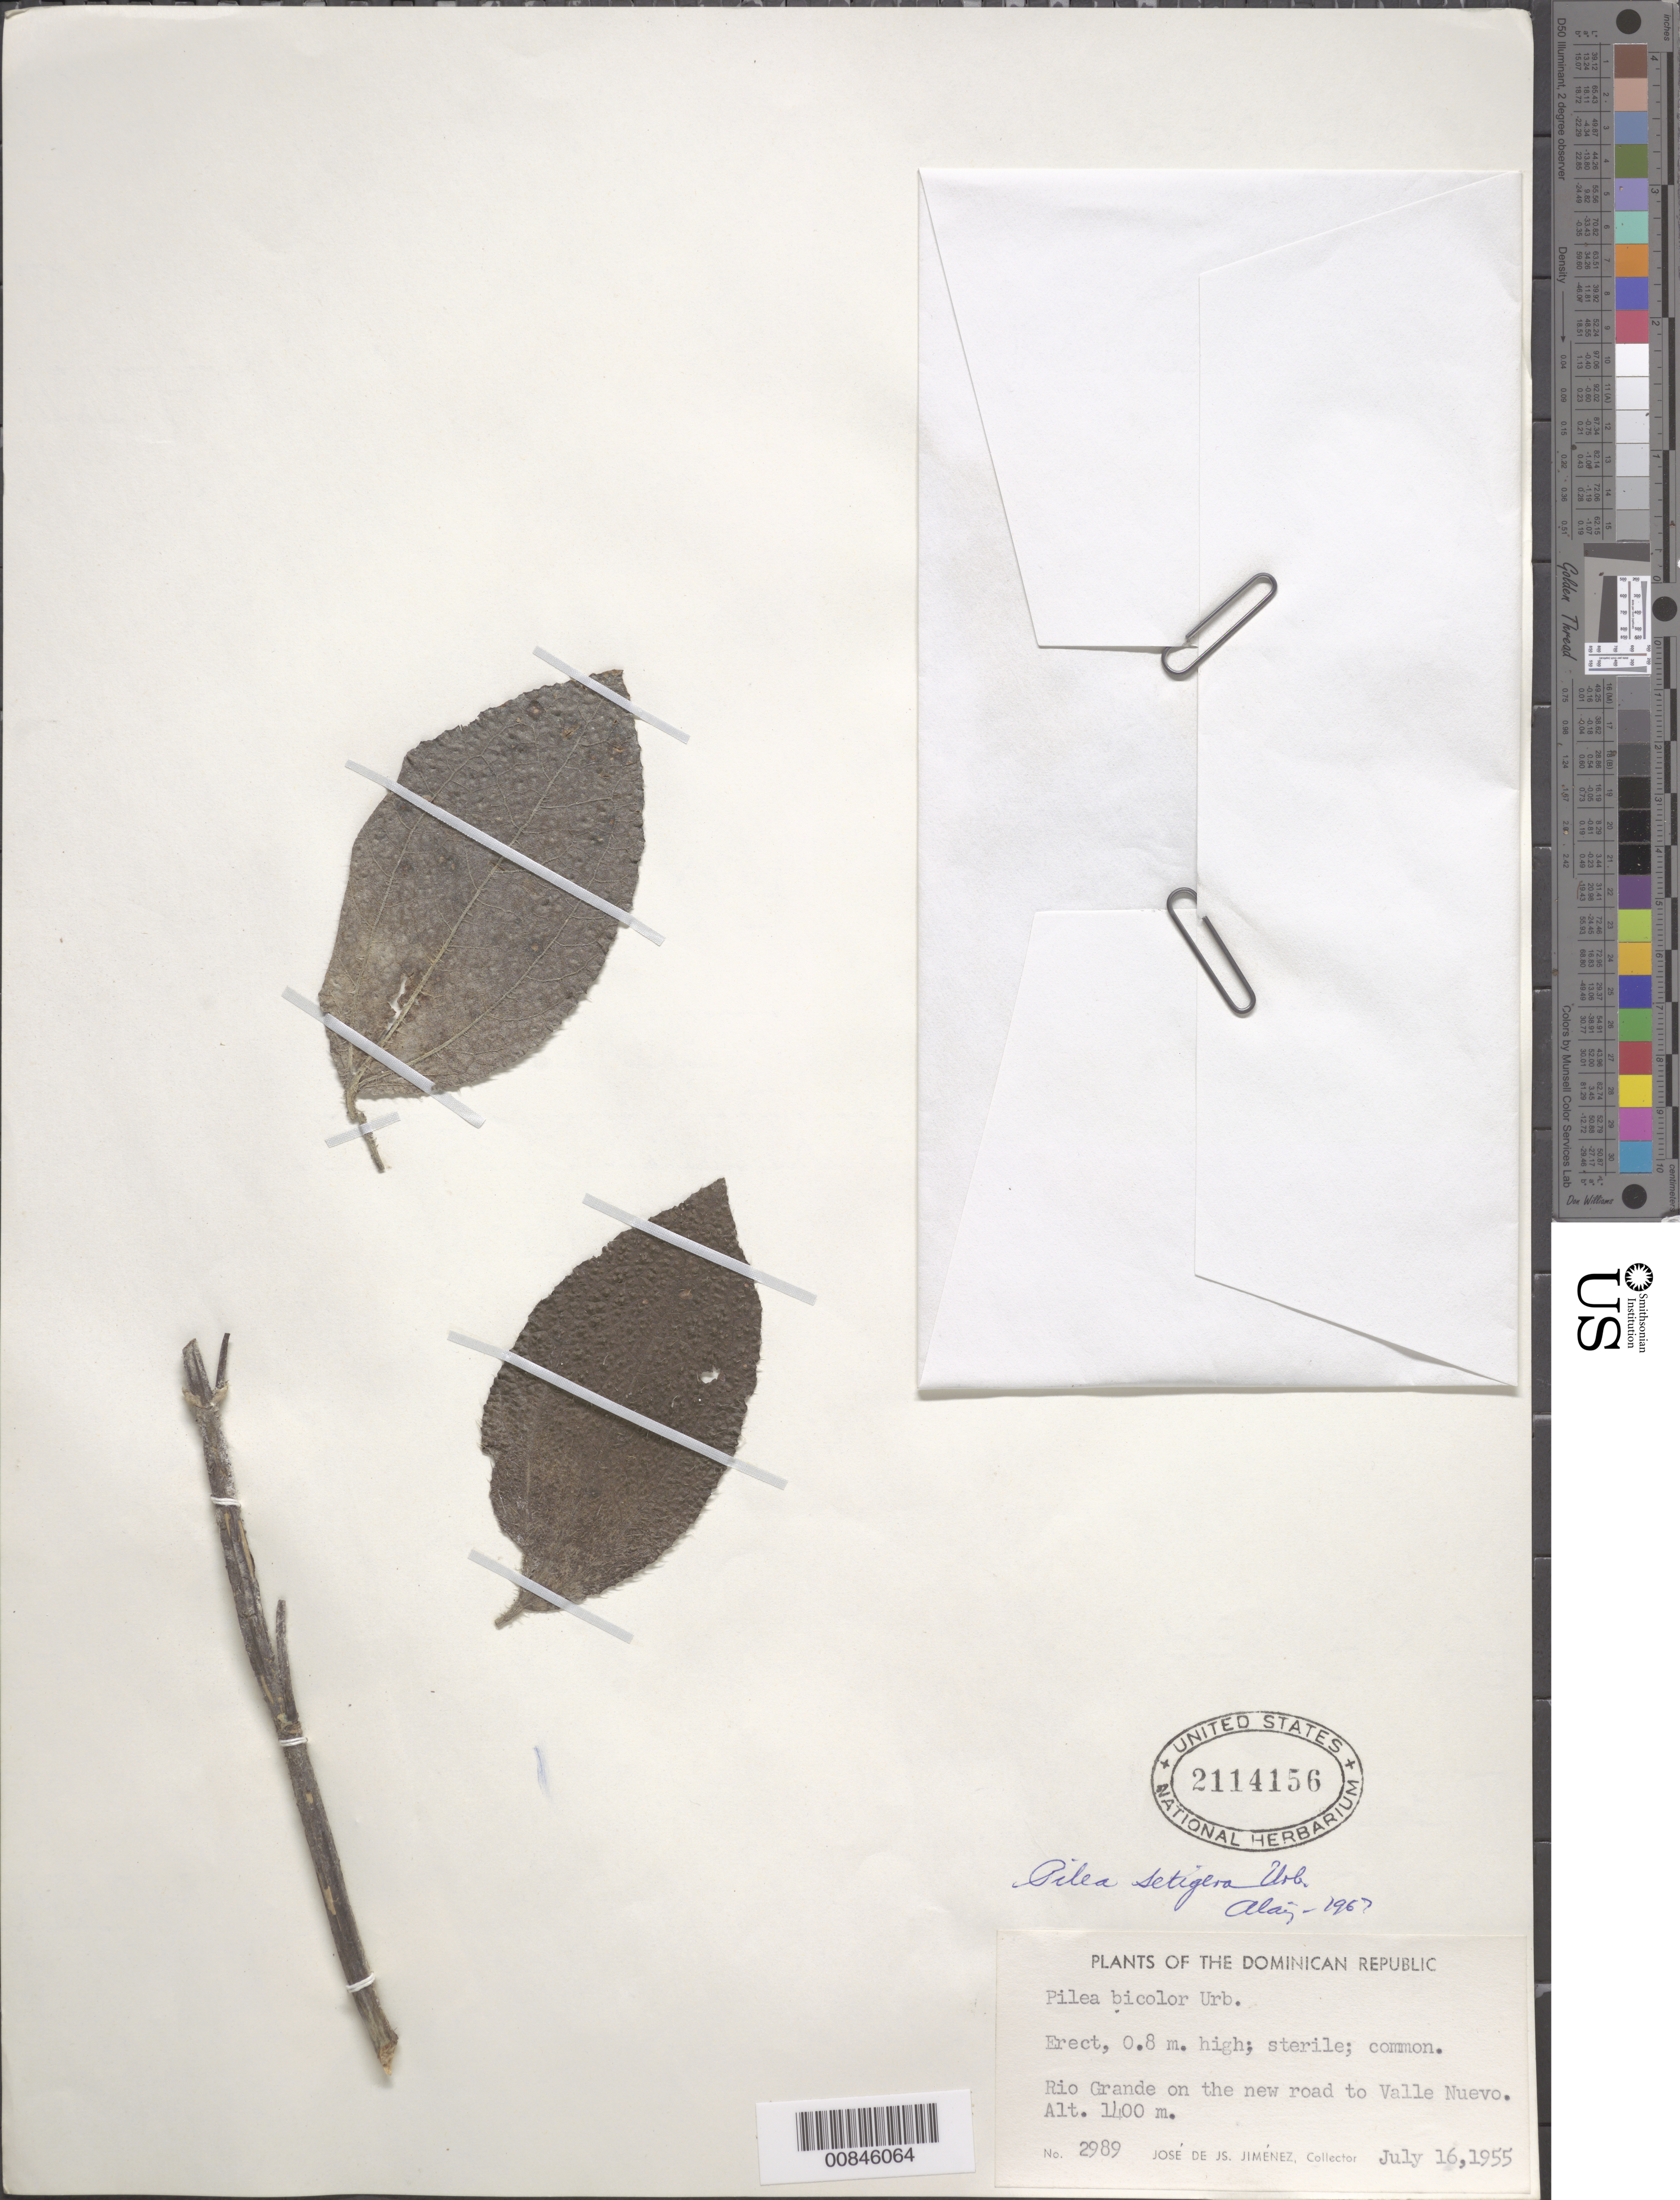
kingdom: Plantae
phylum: Tracheophyta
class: Magnoliopsida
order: Rosales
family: Urticaceae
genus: Pilea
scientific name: Pilea setigera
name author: Urb.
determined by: Liogier, Alain H.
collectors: J. J. Jiménez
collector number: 2989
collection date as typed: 16 Jul 1955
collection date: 1955-07-16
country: Dominican Republic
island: Hispaniola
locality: Río Grande on the new road to Valle nuevo.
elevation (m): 1400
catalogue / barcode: US 2114156